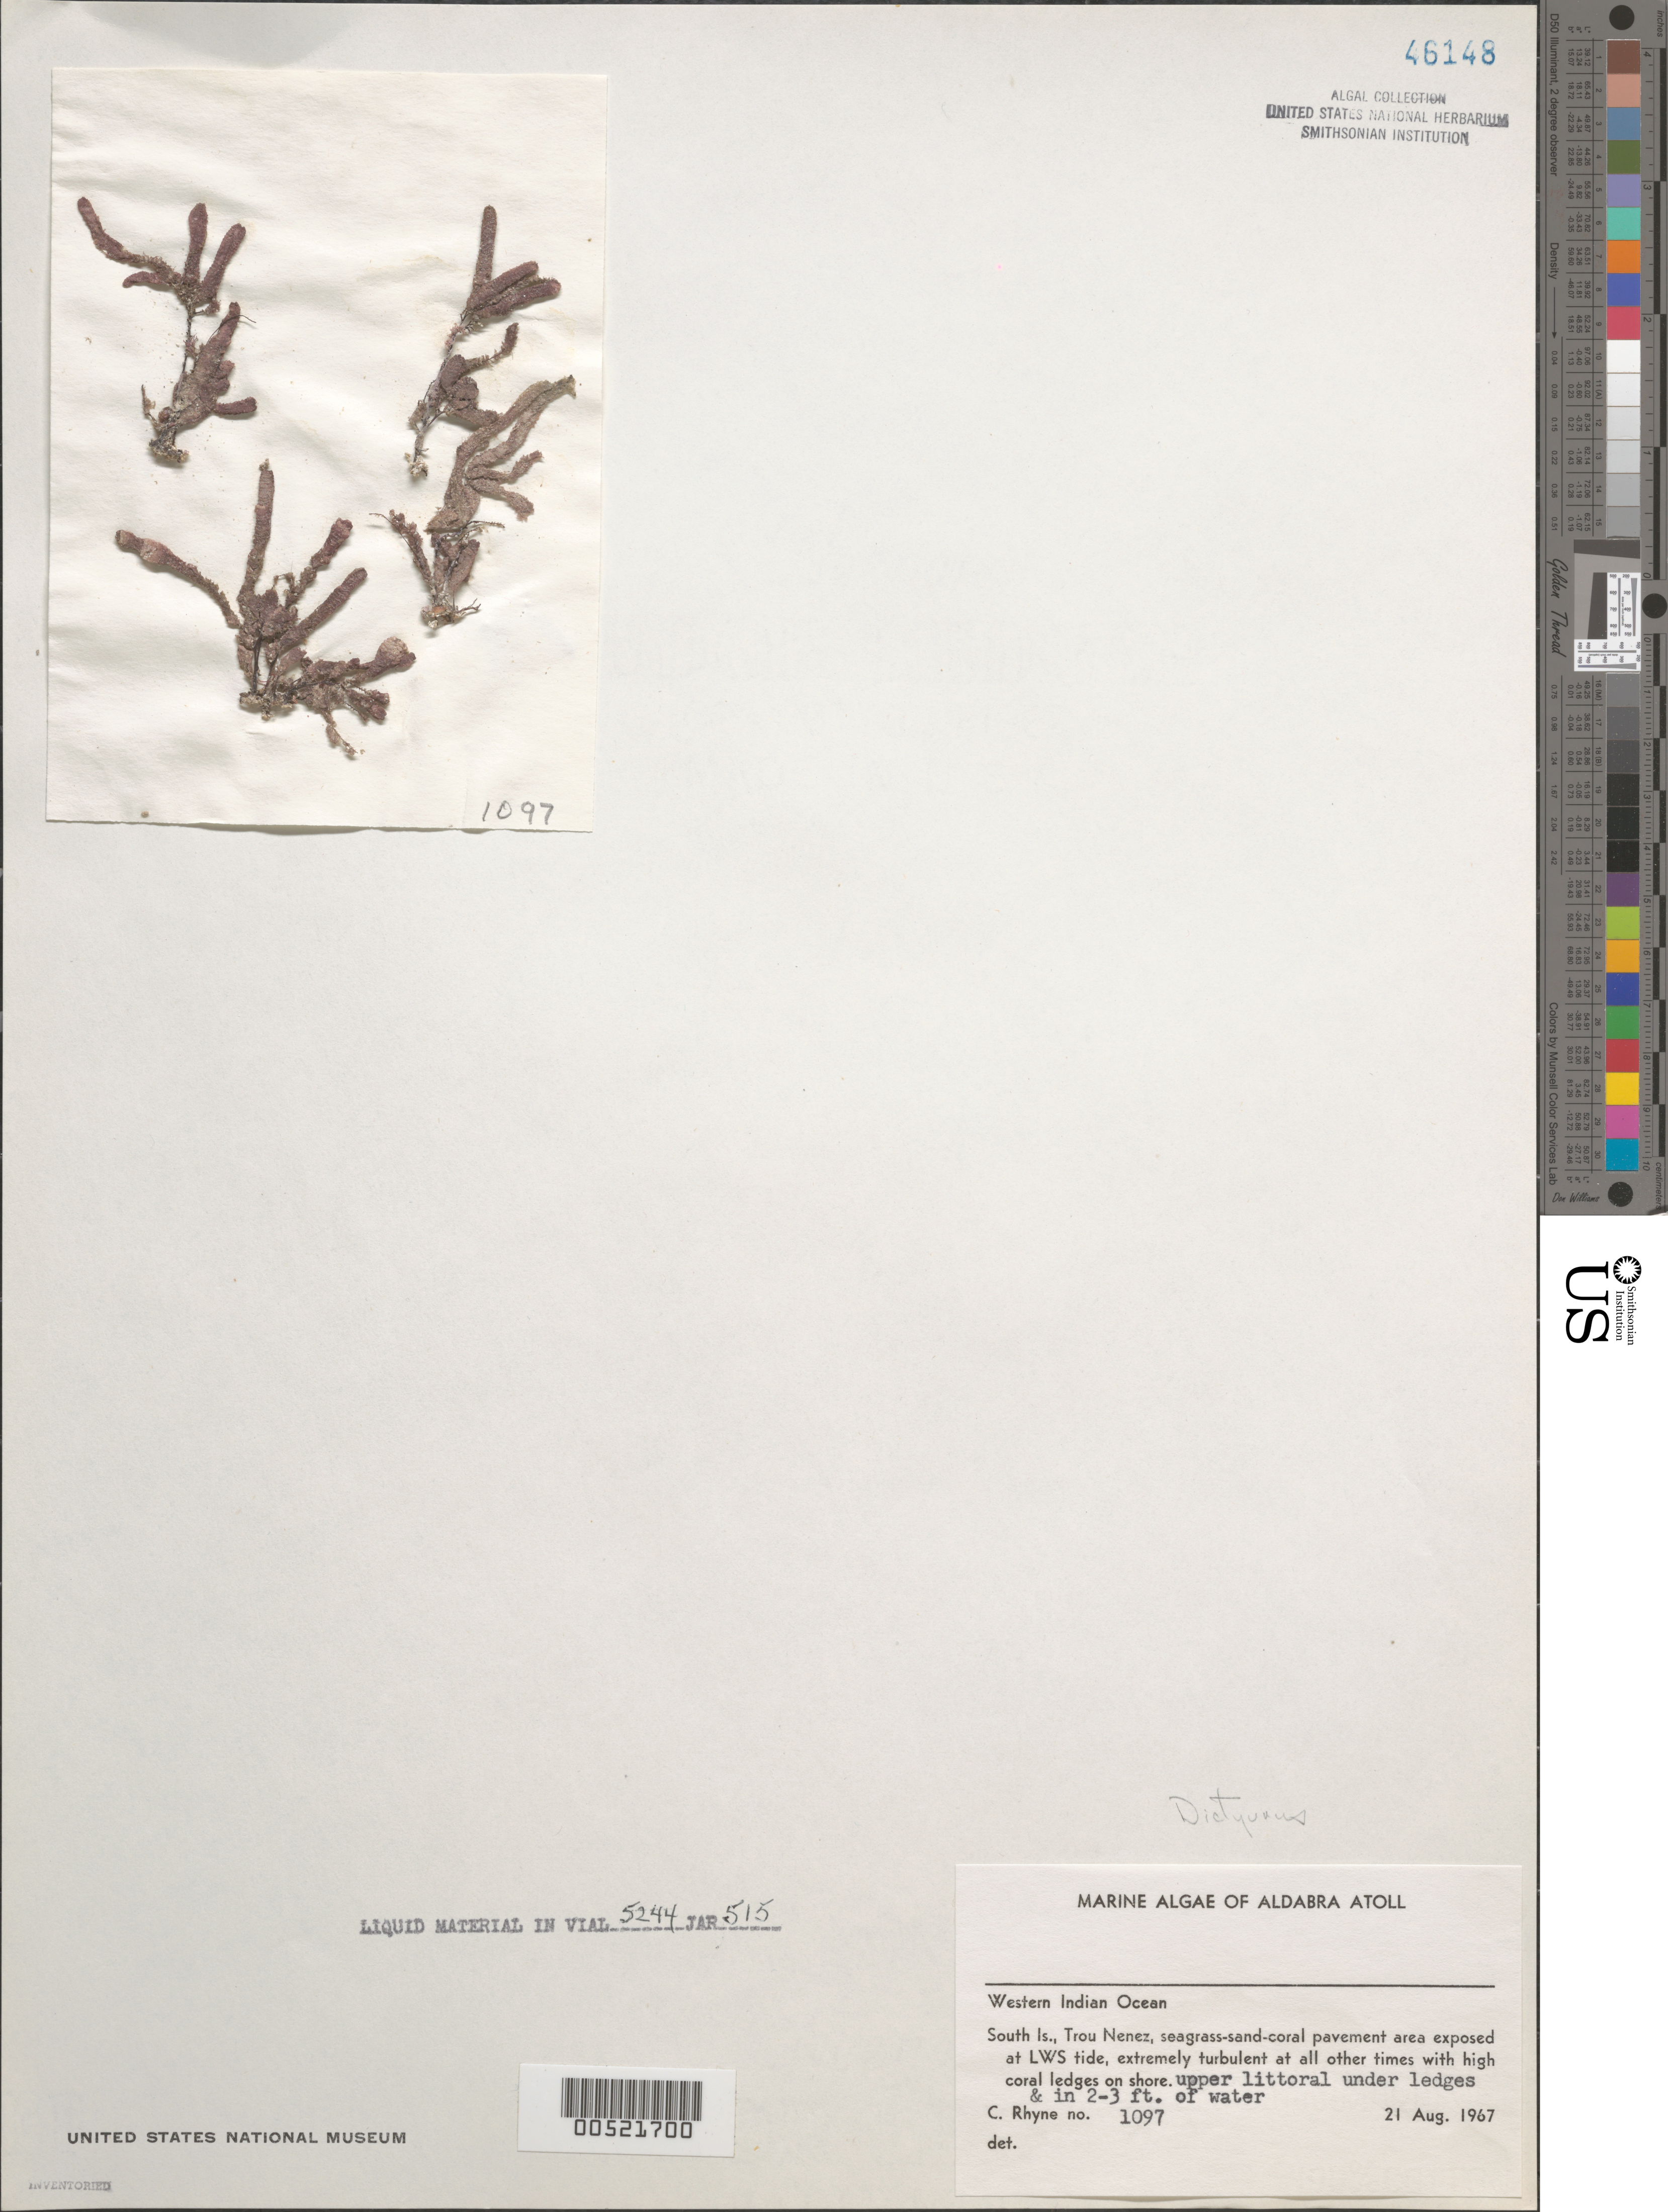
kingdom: Plantae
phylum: Rhodophyta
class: Florideophyceae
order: Ceramiales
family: Dasyaceae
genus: Dictyurus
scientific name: Dictyurus sp.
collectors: C. Rhyne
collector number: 1097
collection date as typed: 21 Aug 1967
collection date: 1967-08-21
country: Seychelles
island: Aldabra Atoll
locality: Trou Nenez, South Islet.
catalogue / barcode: US 46148